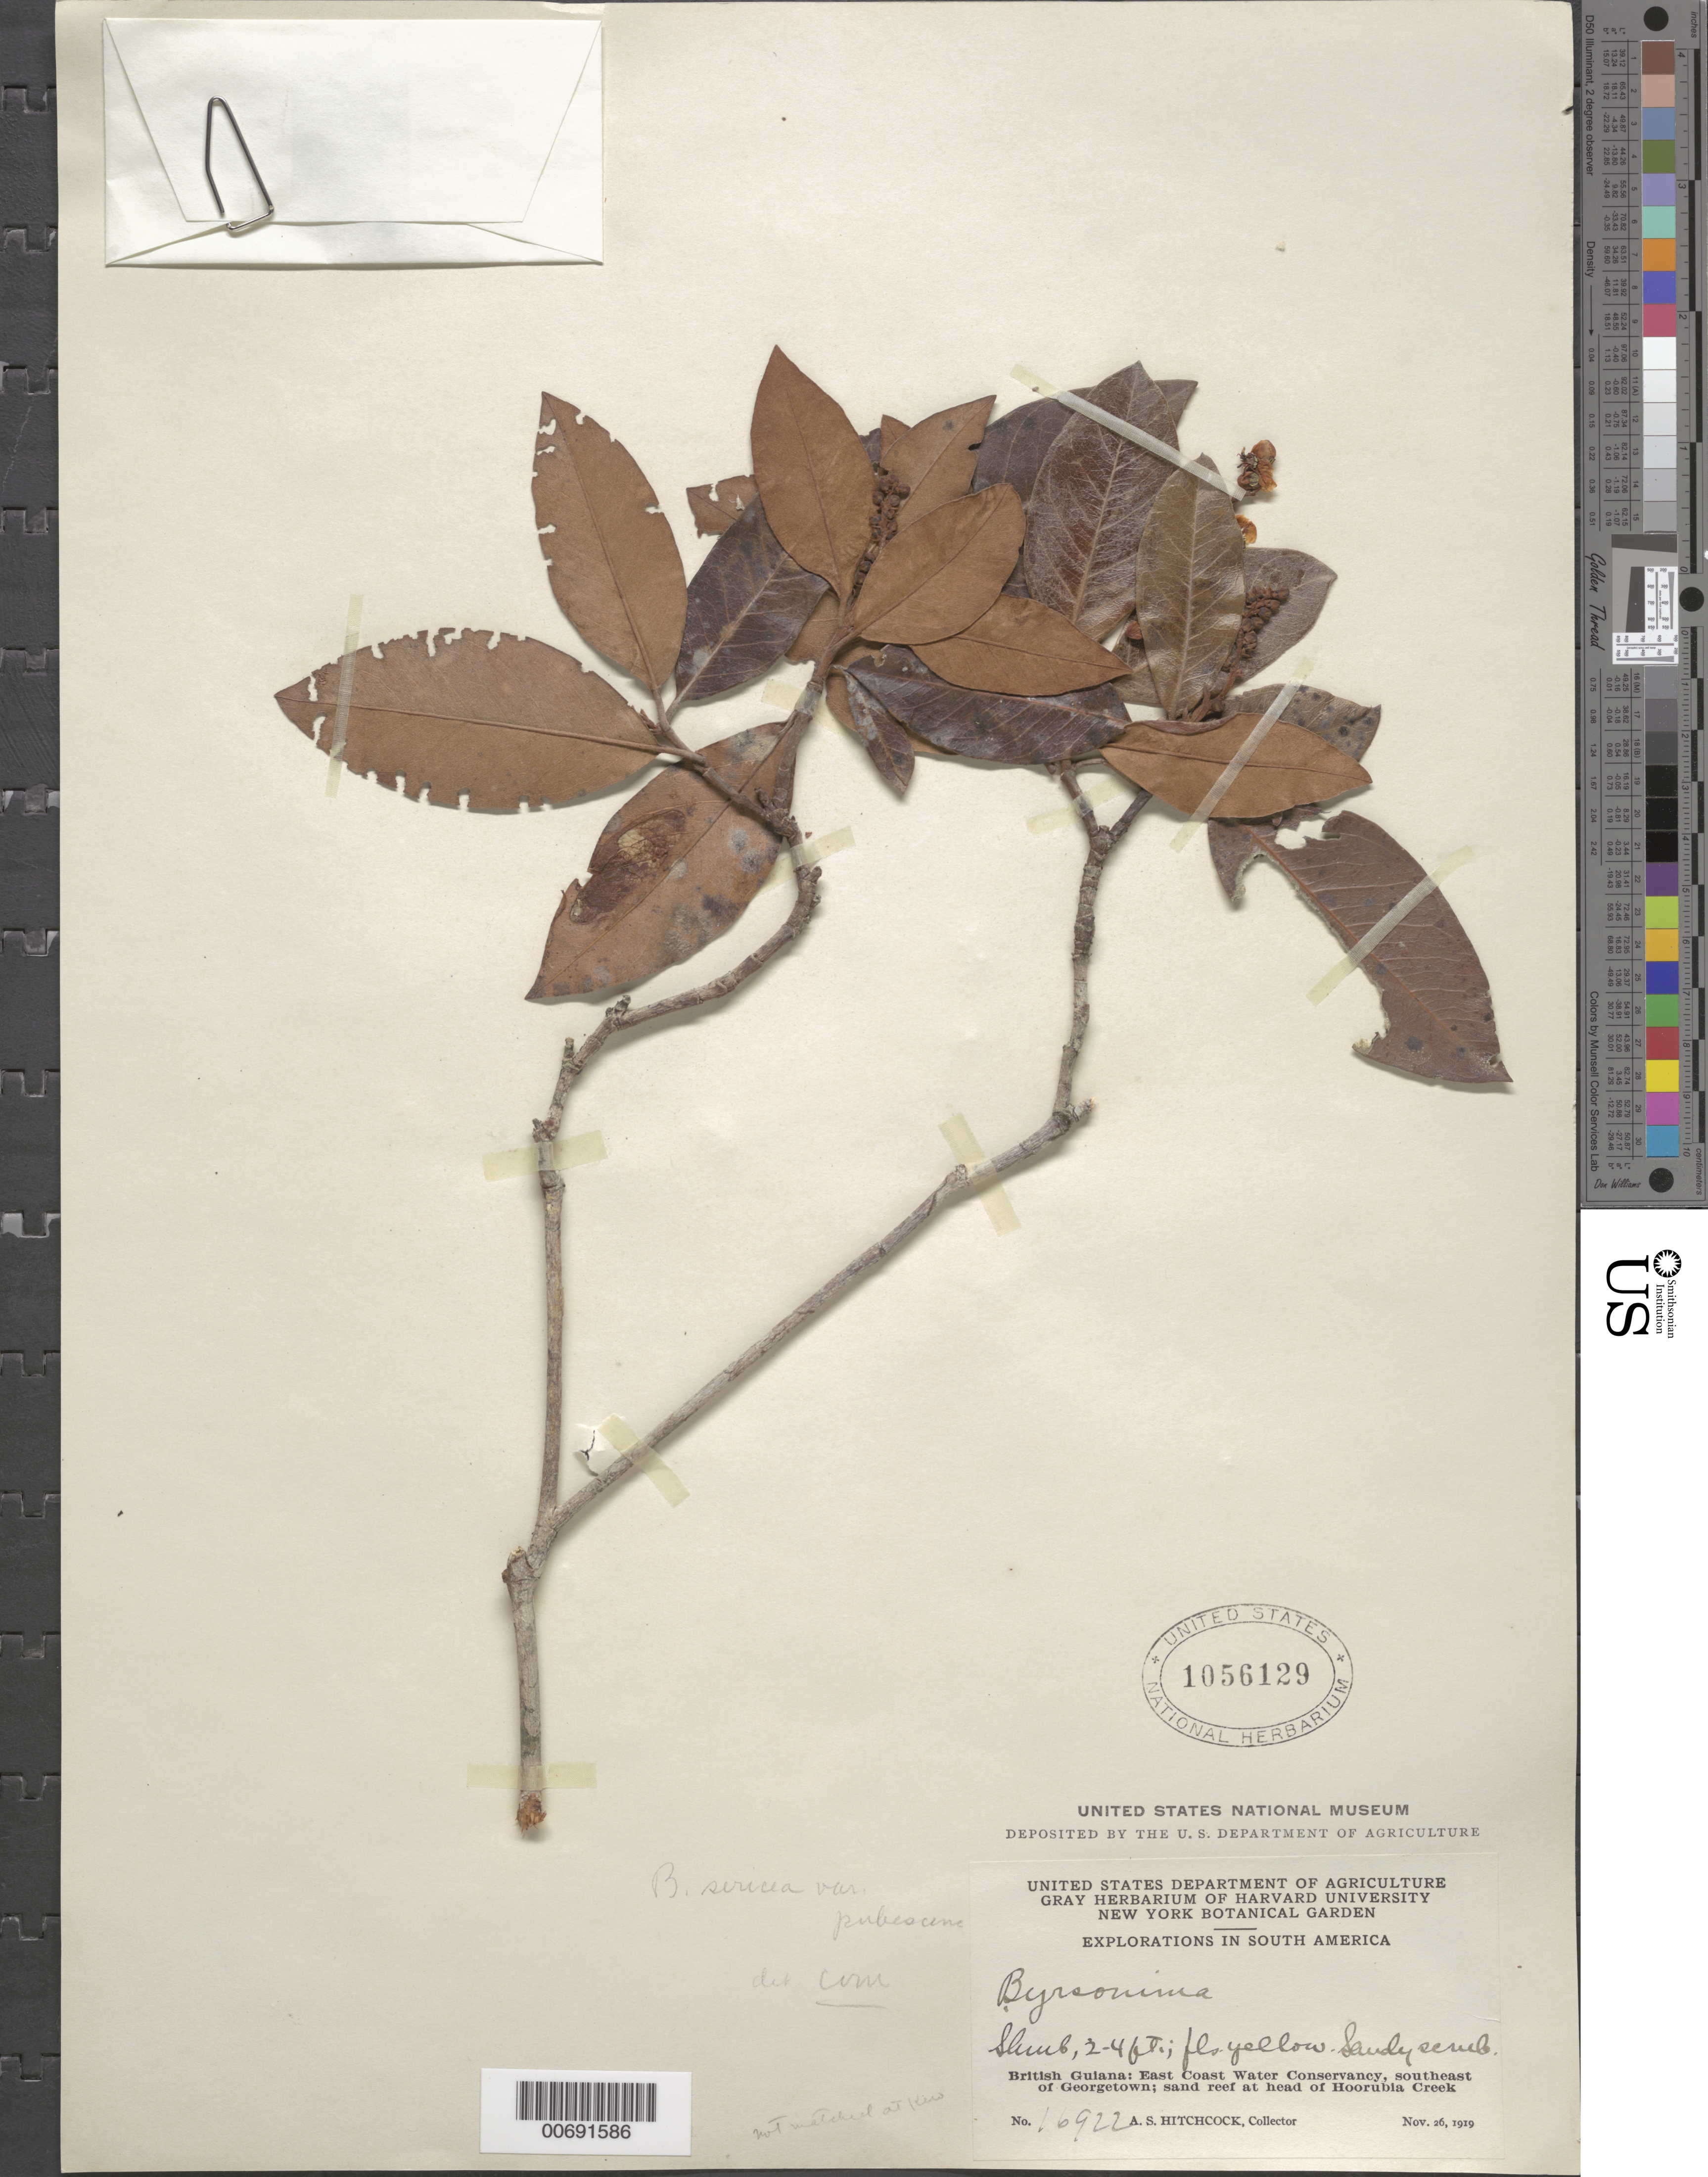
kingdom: Plantae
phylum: Tracheophyta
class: Magnoliopsida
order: Malpighiales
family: Malpighiaceae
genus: Byrsonima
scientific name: Byrsonima sericea var. pubescens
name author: Nied.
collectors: A. S. Hitchcock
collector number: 16922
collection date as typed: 26-Nov-19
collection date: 1919-11-26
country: Guyana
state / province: Demerara-Mahaica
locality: Hoorubea Creek, head of, SE of Georgetown, East Coast Water Conservancy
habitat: Sandy scrub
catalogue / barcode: US 1056129